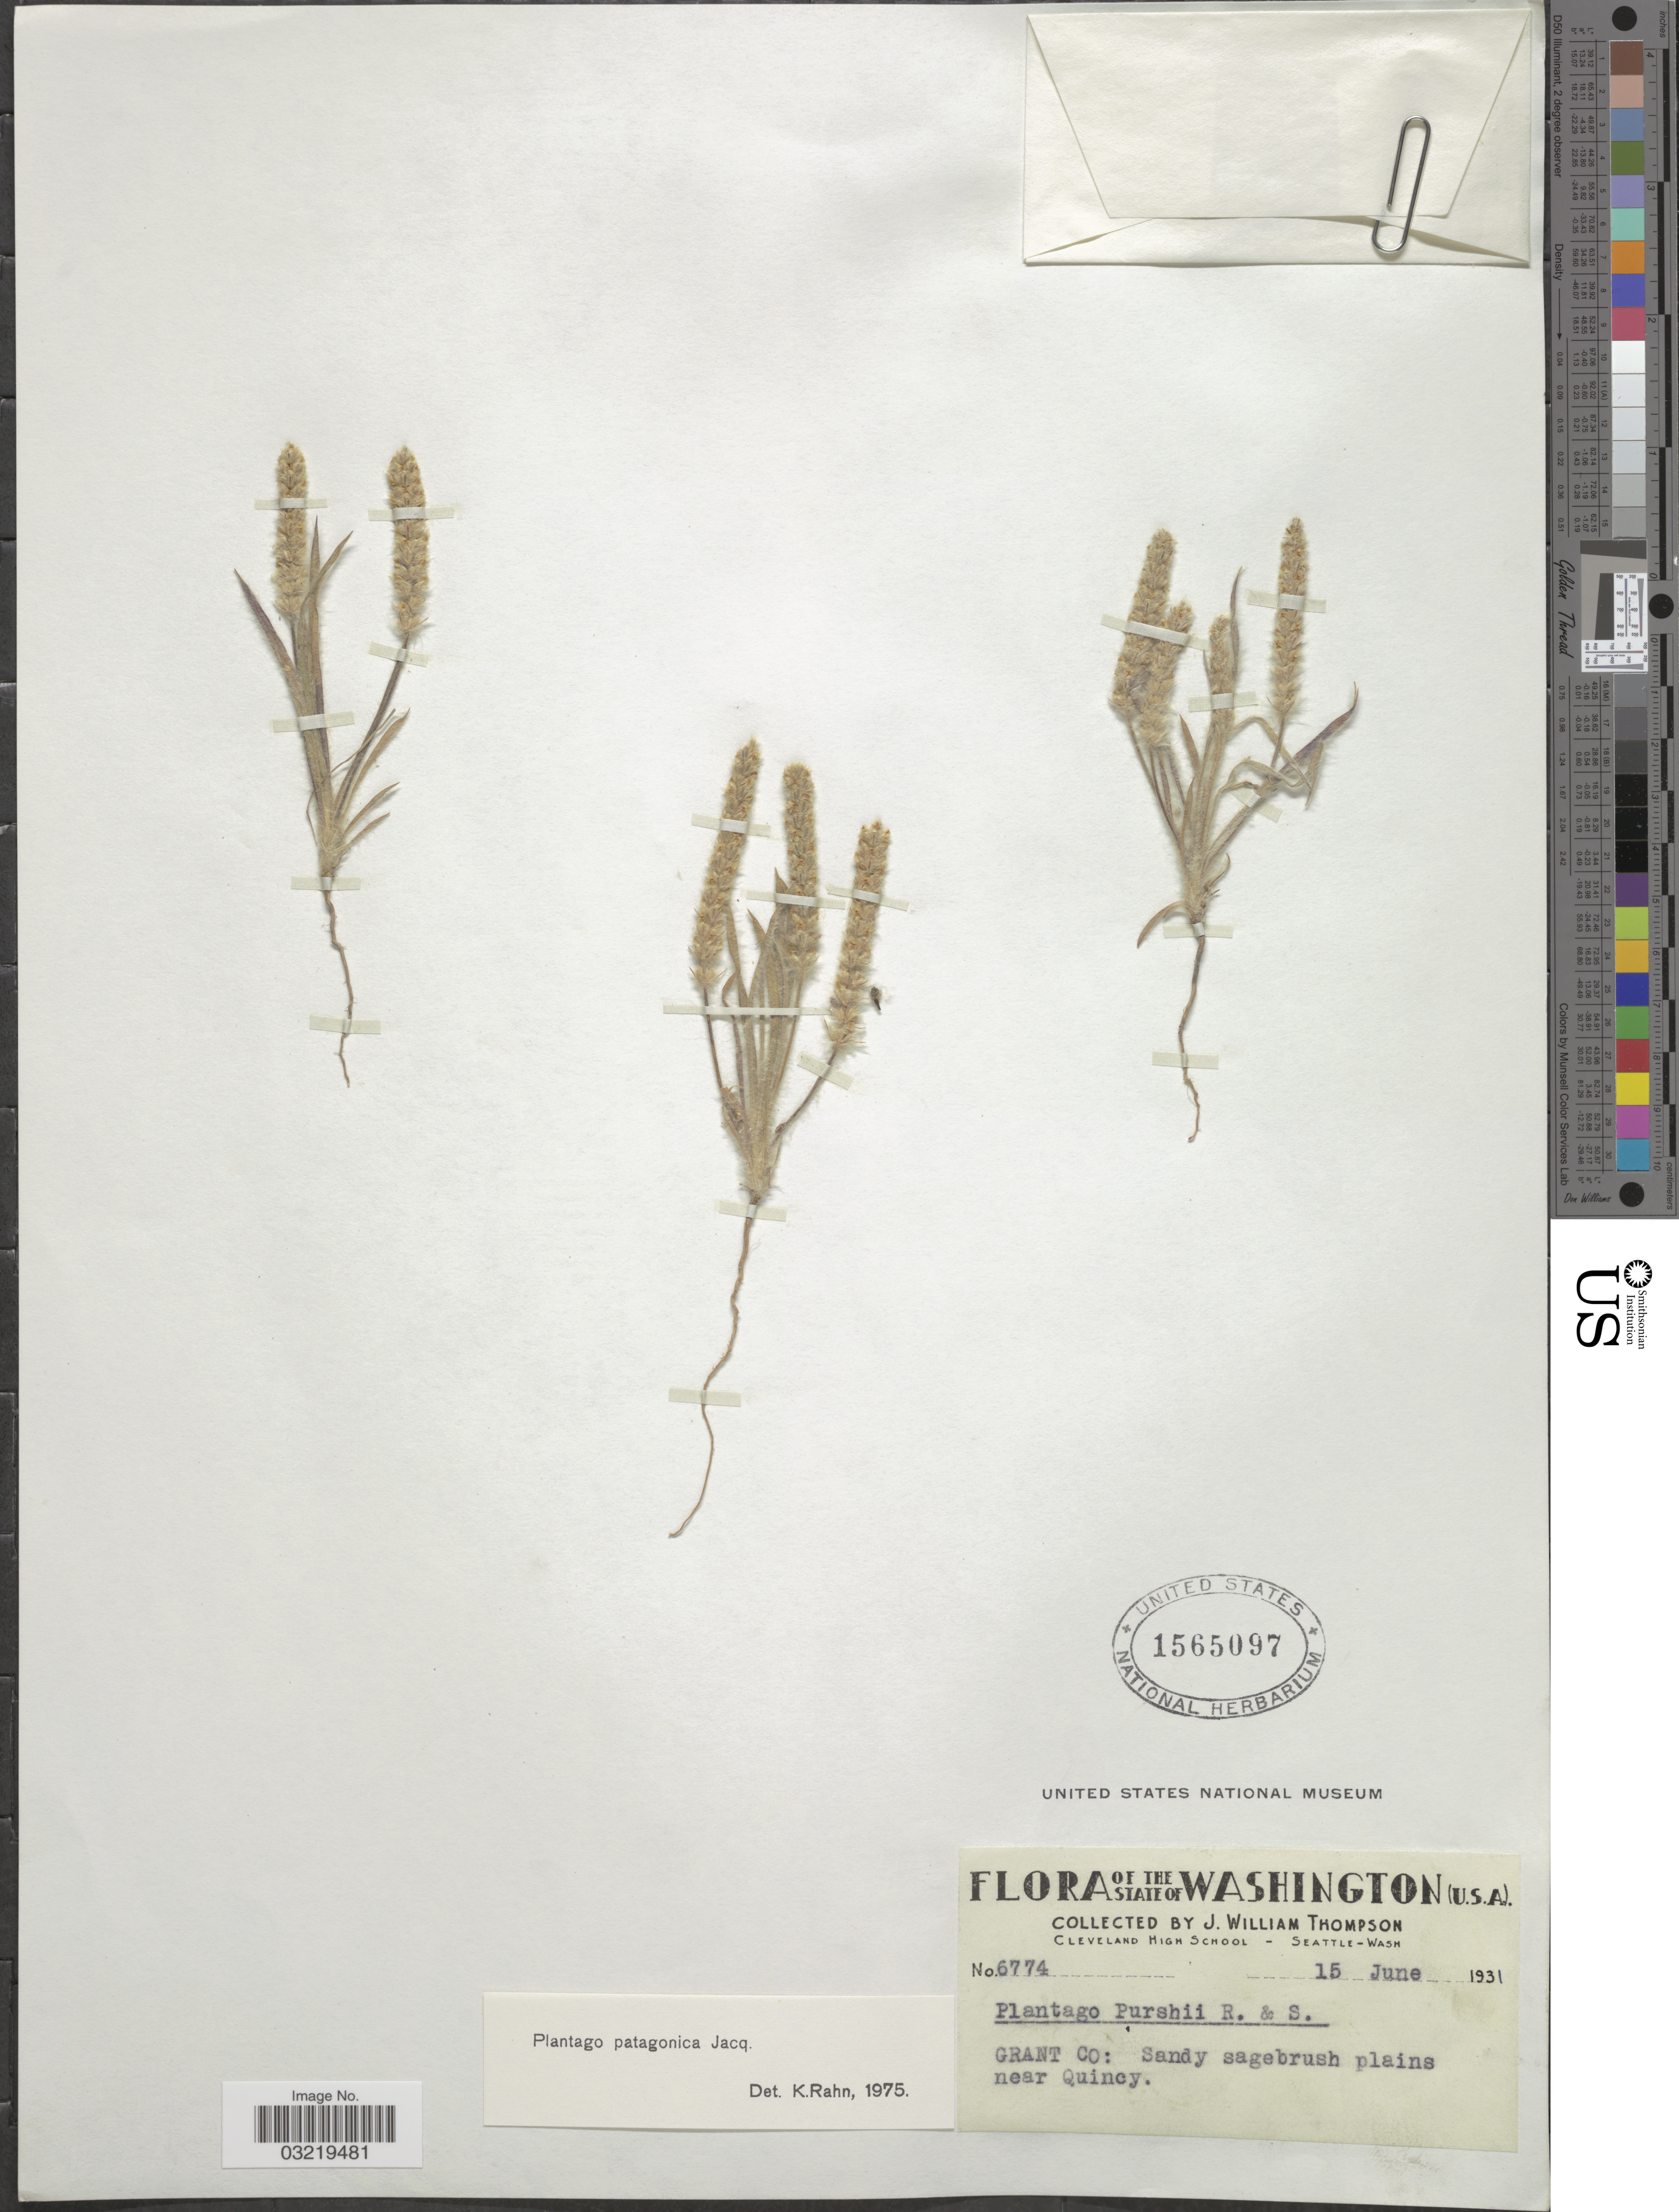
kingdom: Plantae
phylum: Tracheophyta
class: Magnoliopsida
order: Lamiales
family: Plantaginaceae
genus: Plantago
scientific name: Plantago patagonica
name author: Jacq.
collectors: J. W. Thompson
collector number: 6774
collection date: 1931-06-15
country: United States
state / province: Washington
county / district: Grant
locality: Grant Co: Sandy sagebrush plains near Quincy.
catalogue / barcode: US 1565097